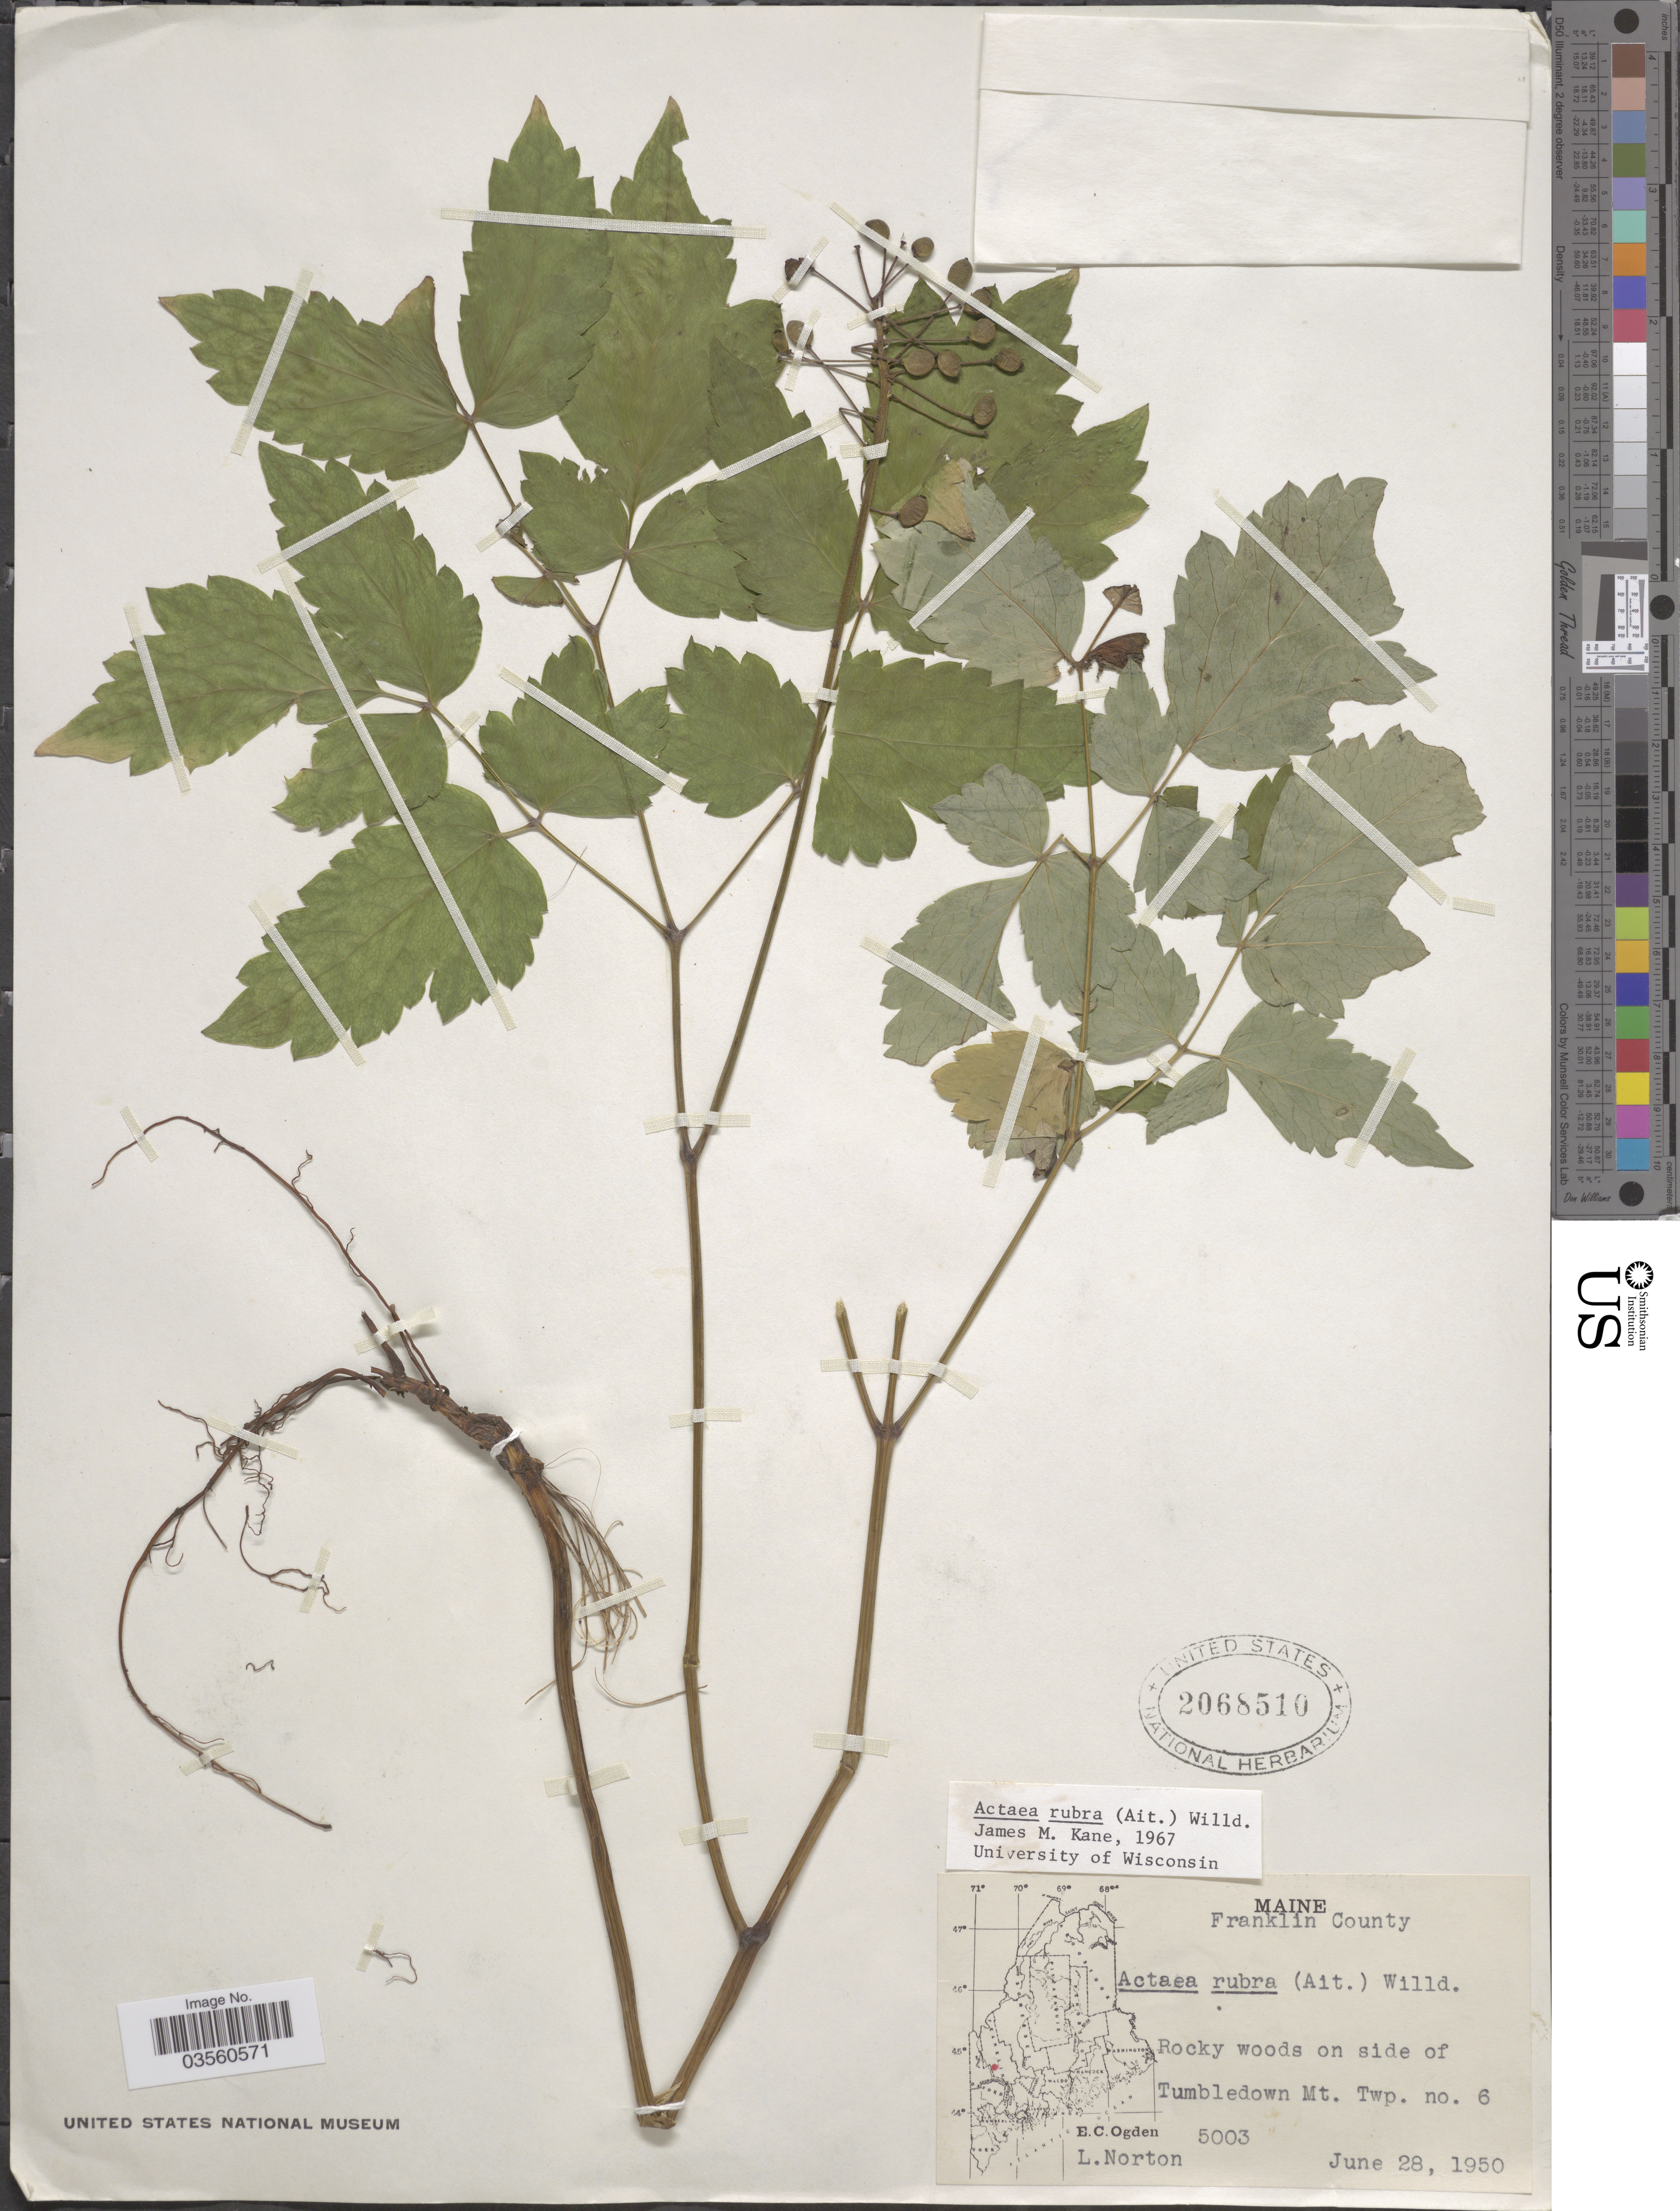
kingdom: Plantae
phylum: Tracheophyta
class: Magnoliopsida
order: Ranunculales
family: Ranunculaceae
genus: Actaea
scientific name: Actaea rubra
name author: (Aiton) Willd.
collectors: E. Ogden & L. Norton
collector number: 5003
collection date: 1950-06-28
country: United States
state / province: Maine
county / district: Franklin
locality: Rocky woods on side of Tumbledown mt. Twp. no. 6.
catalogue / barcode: US 2068510